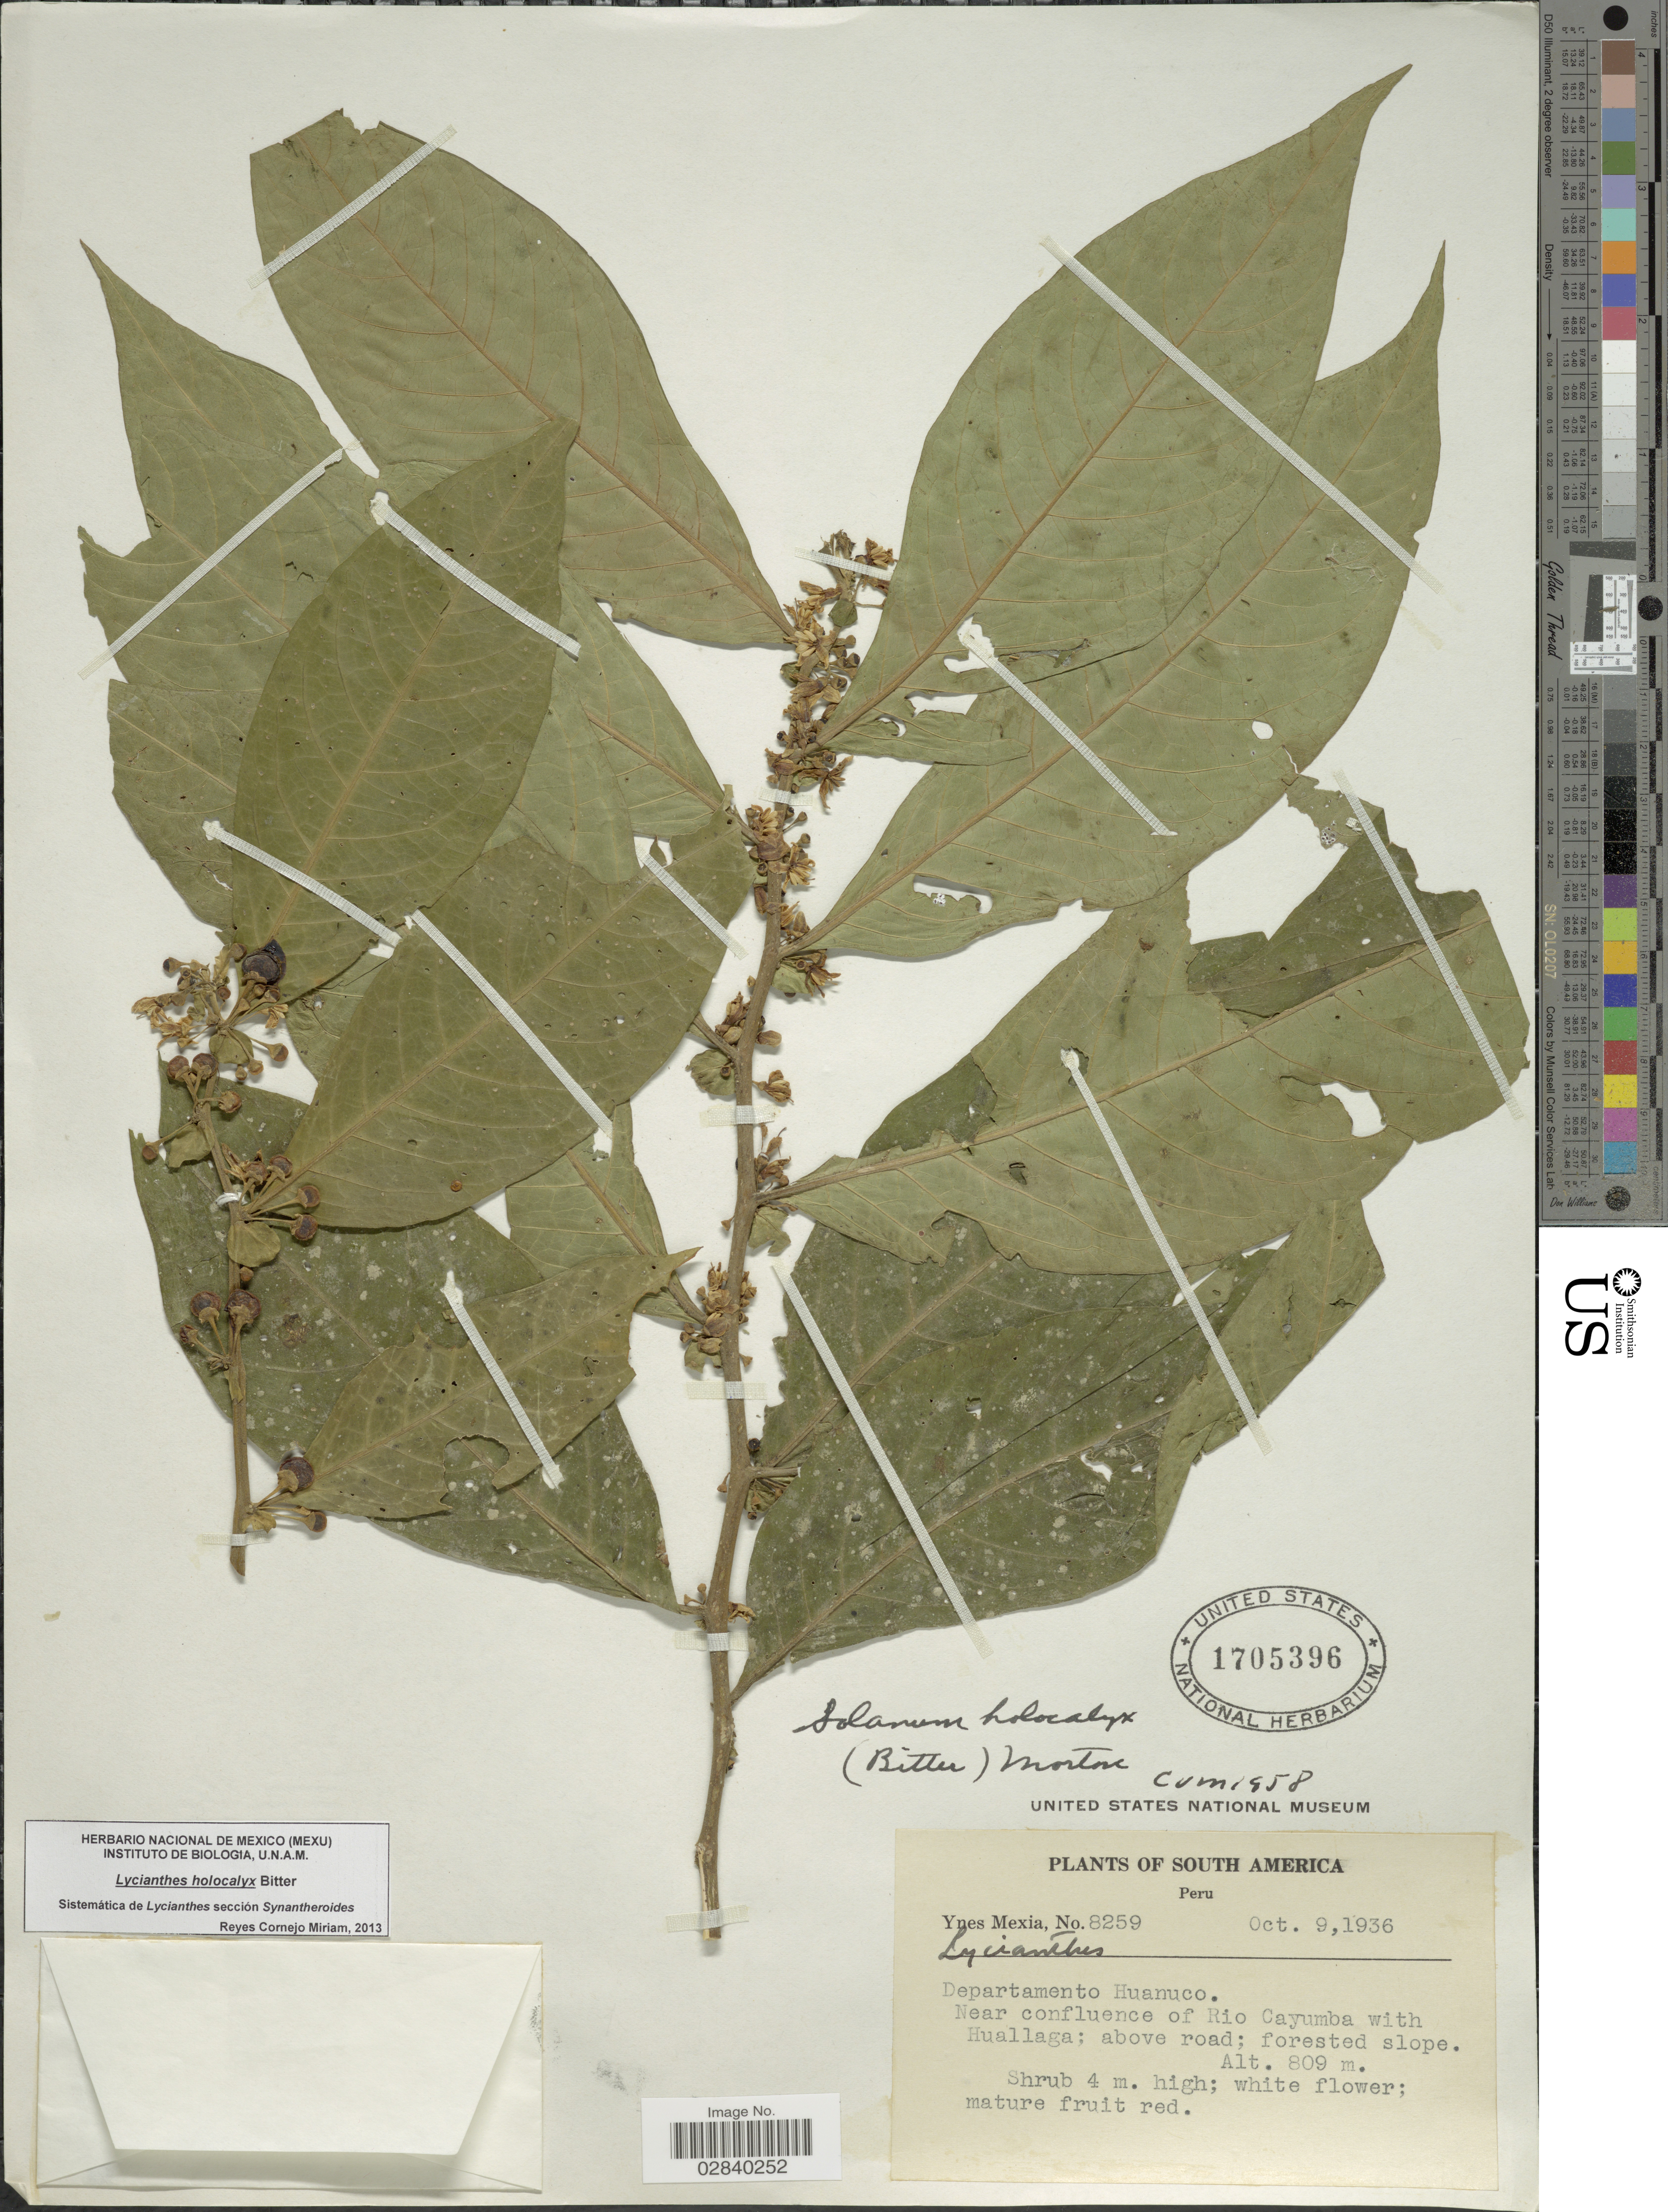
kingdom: Plantae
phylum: Tracheophyta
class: Magnoliopsida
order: Solanales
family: Solanaceae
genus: Lycianthes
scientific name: Lycianthes holocalyx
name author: Bitter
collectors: Y. Mexia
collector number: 8259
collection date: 1936-10-09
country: Peru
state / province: Huánuco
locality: Departamento Huanuco. Near confluence of Rio Cayumba with Huallaga.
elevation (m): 809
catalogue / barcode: US 1705396